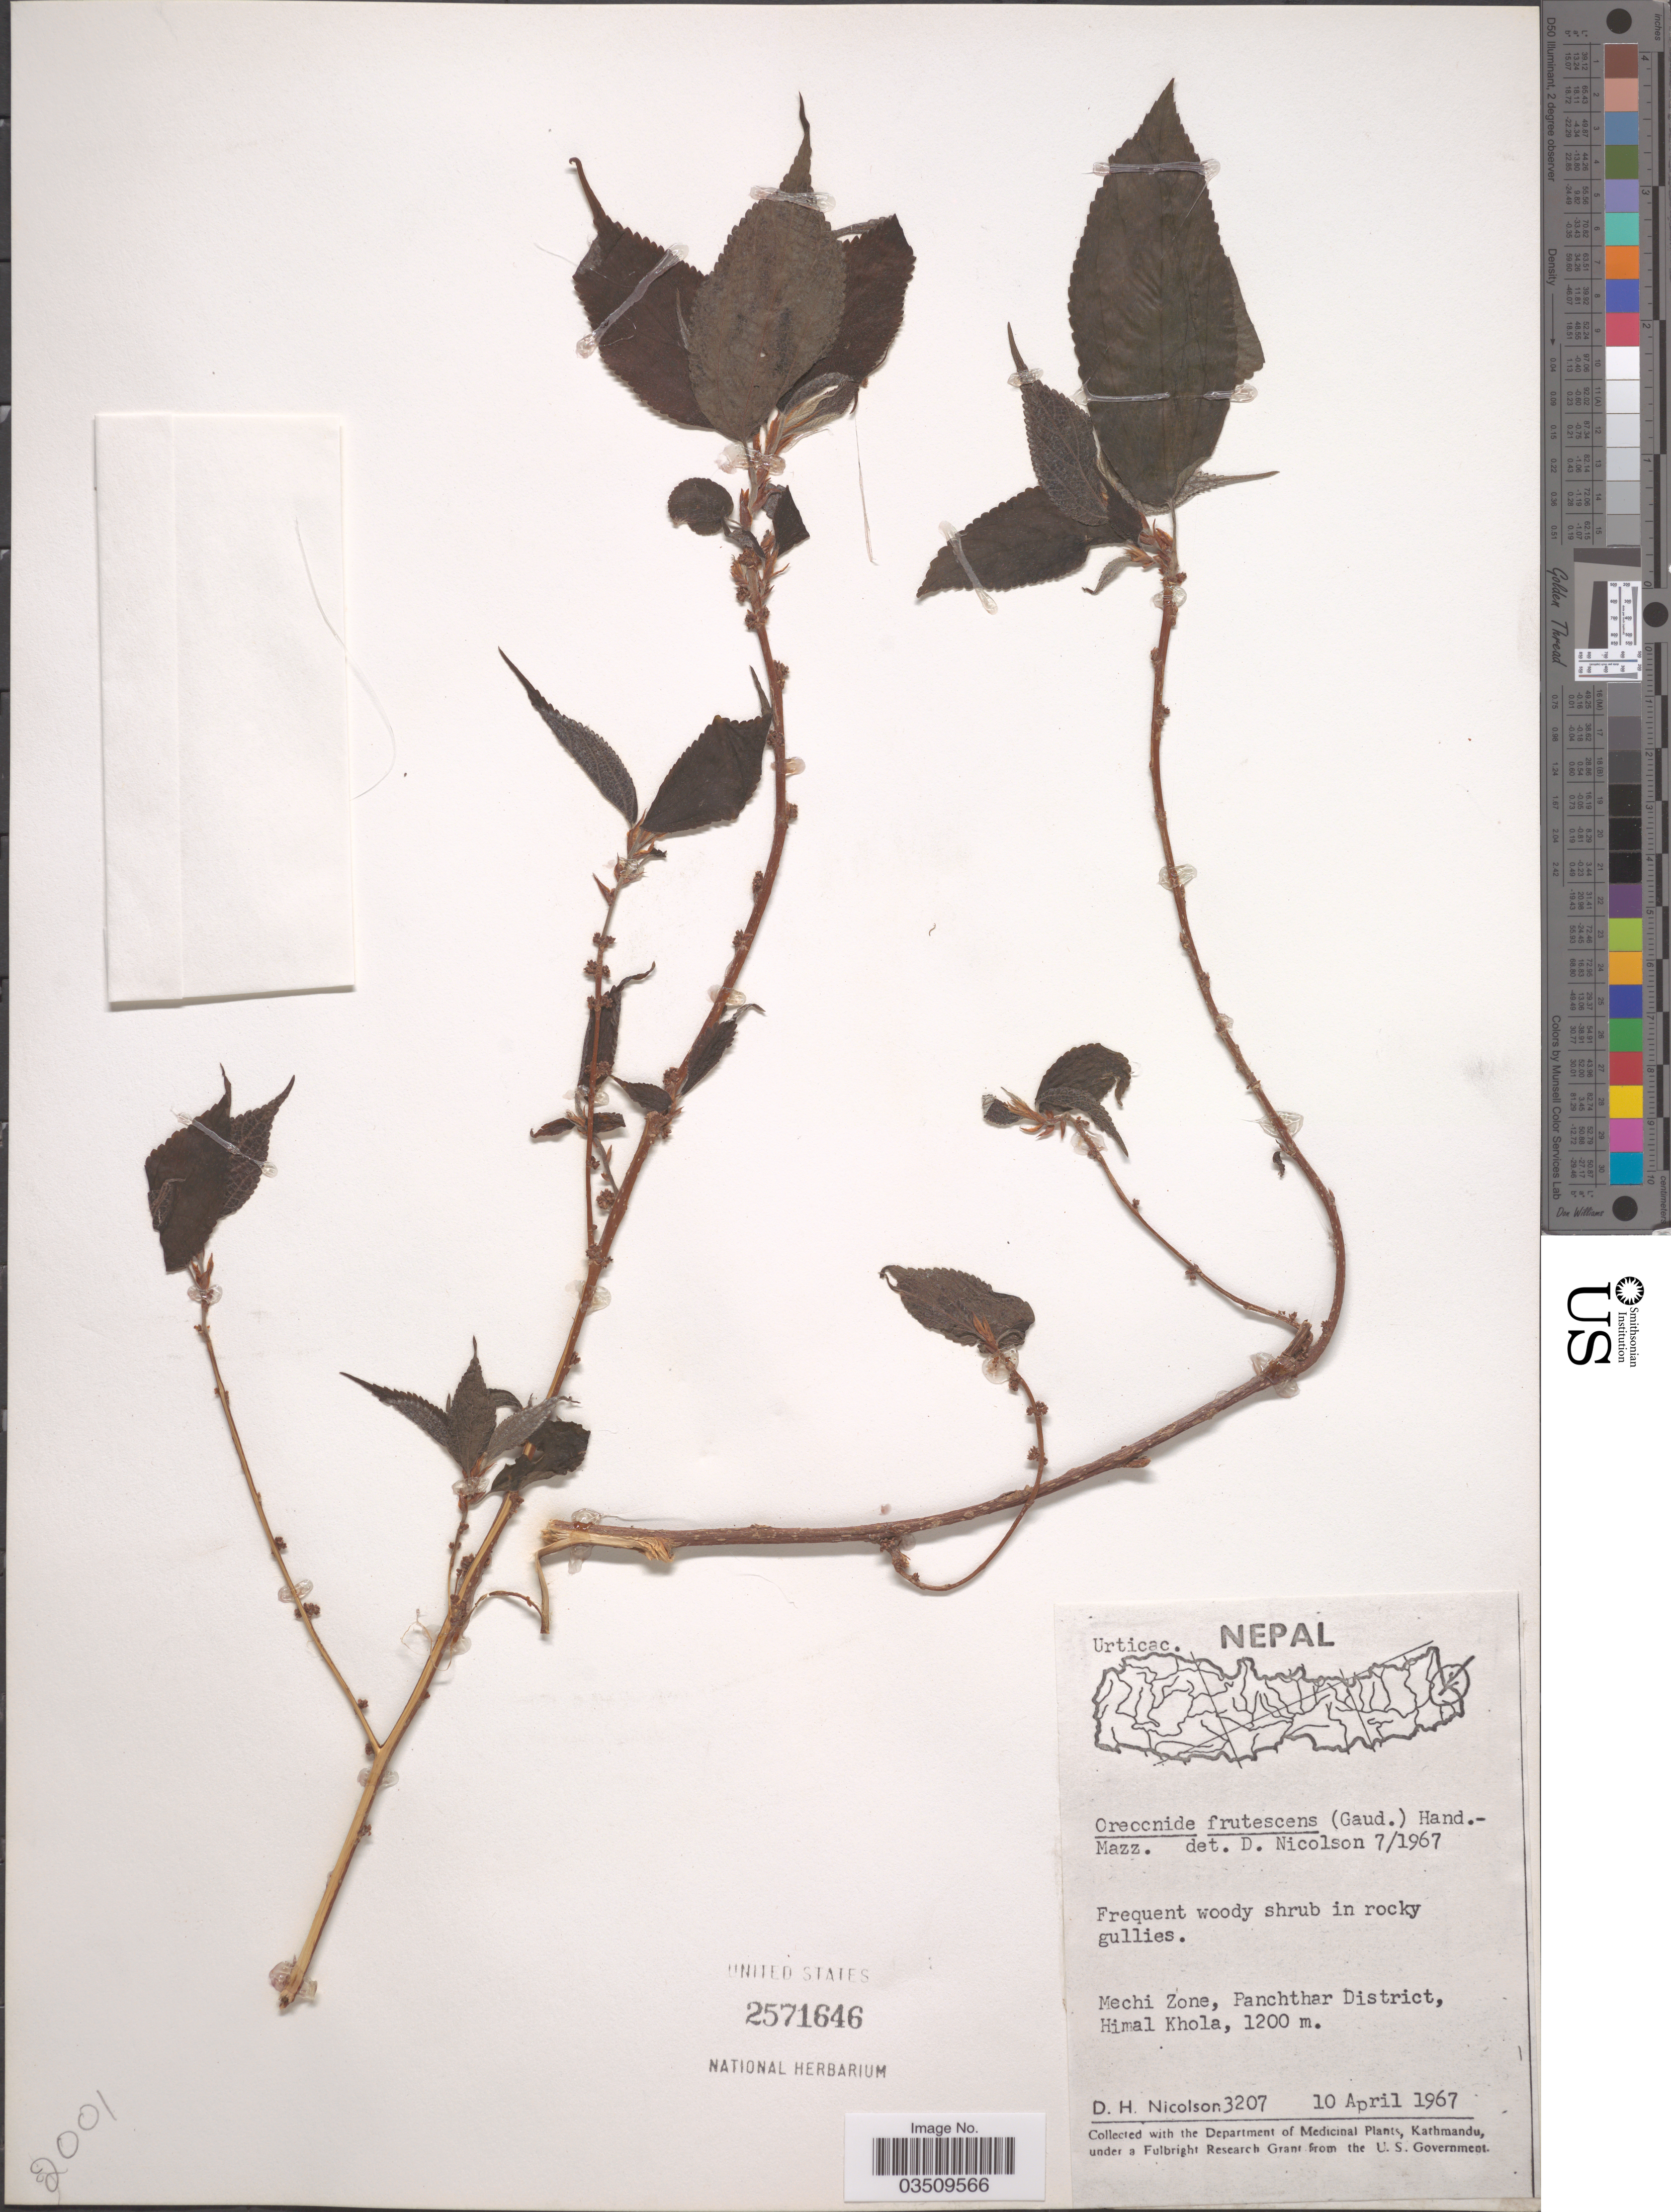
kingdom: Plantae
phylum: Tracheophyta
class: Magnoliopsida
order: Rosales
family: Urticaceae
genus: Oreocnide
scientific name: Oreocnide frutescens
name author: (Thunb.) Miq.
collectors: D. H. Nicolson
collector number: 3207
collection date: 1967-04-10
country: Nepal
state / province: Mechi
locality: Mechi Zone, Panchthar District, Himal Khola.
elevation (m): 1200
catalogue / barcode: US 2571646